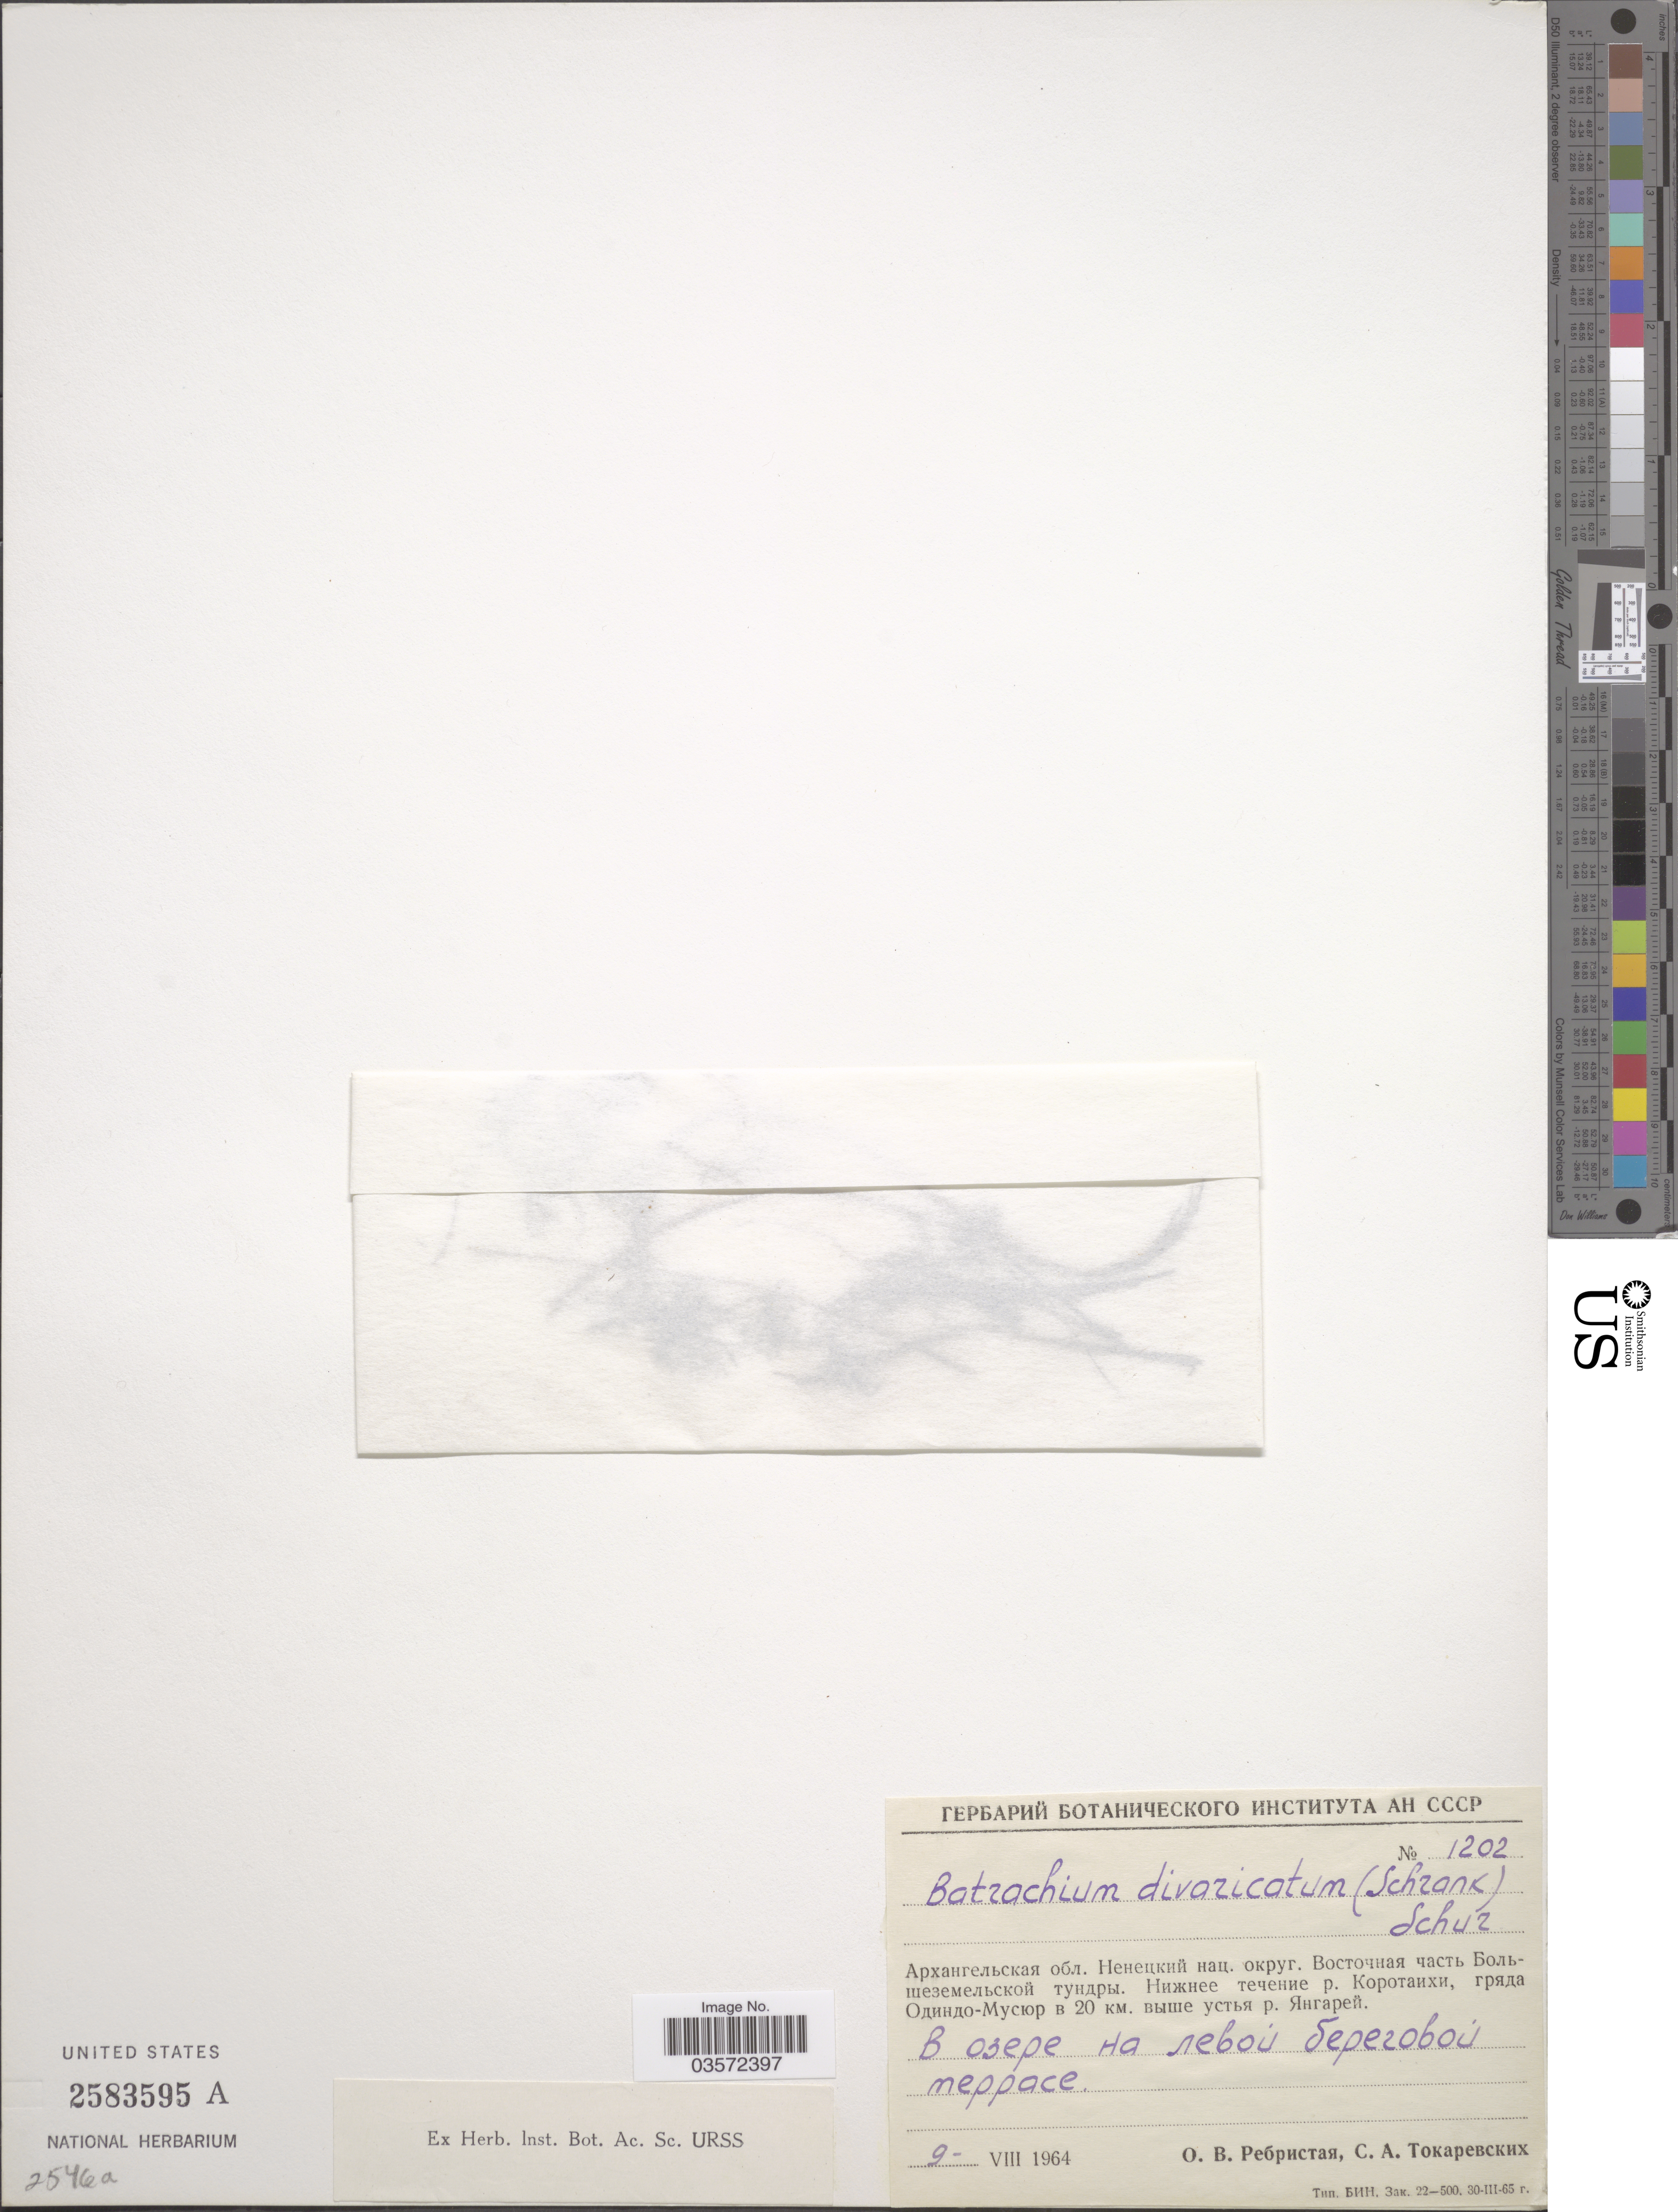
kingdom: Plantae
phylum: Tracheophyta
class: Magnoliopsida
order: Ranunculales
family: Ranunculaceae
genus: Ranunculus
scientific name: Ranunculus divaricatus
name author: Schrank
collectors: O. Rebristaya & S. Tokarevskikh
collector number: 1202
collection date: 1964-08-09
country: Russian Federation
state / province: Arkhangelsk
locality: Nenets, River Korotaikha, Ridge Odindo-Musyur, 20 km above estuary of River Yangarey.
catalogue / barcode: US 2583595A